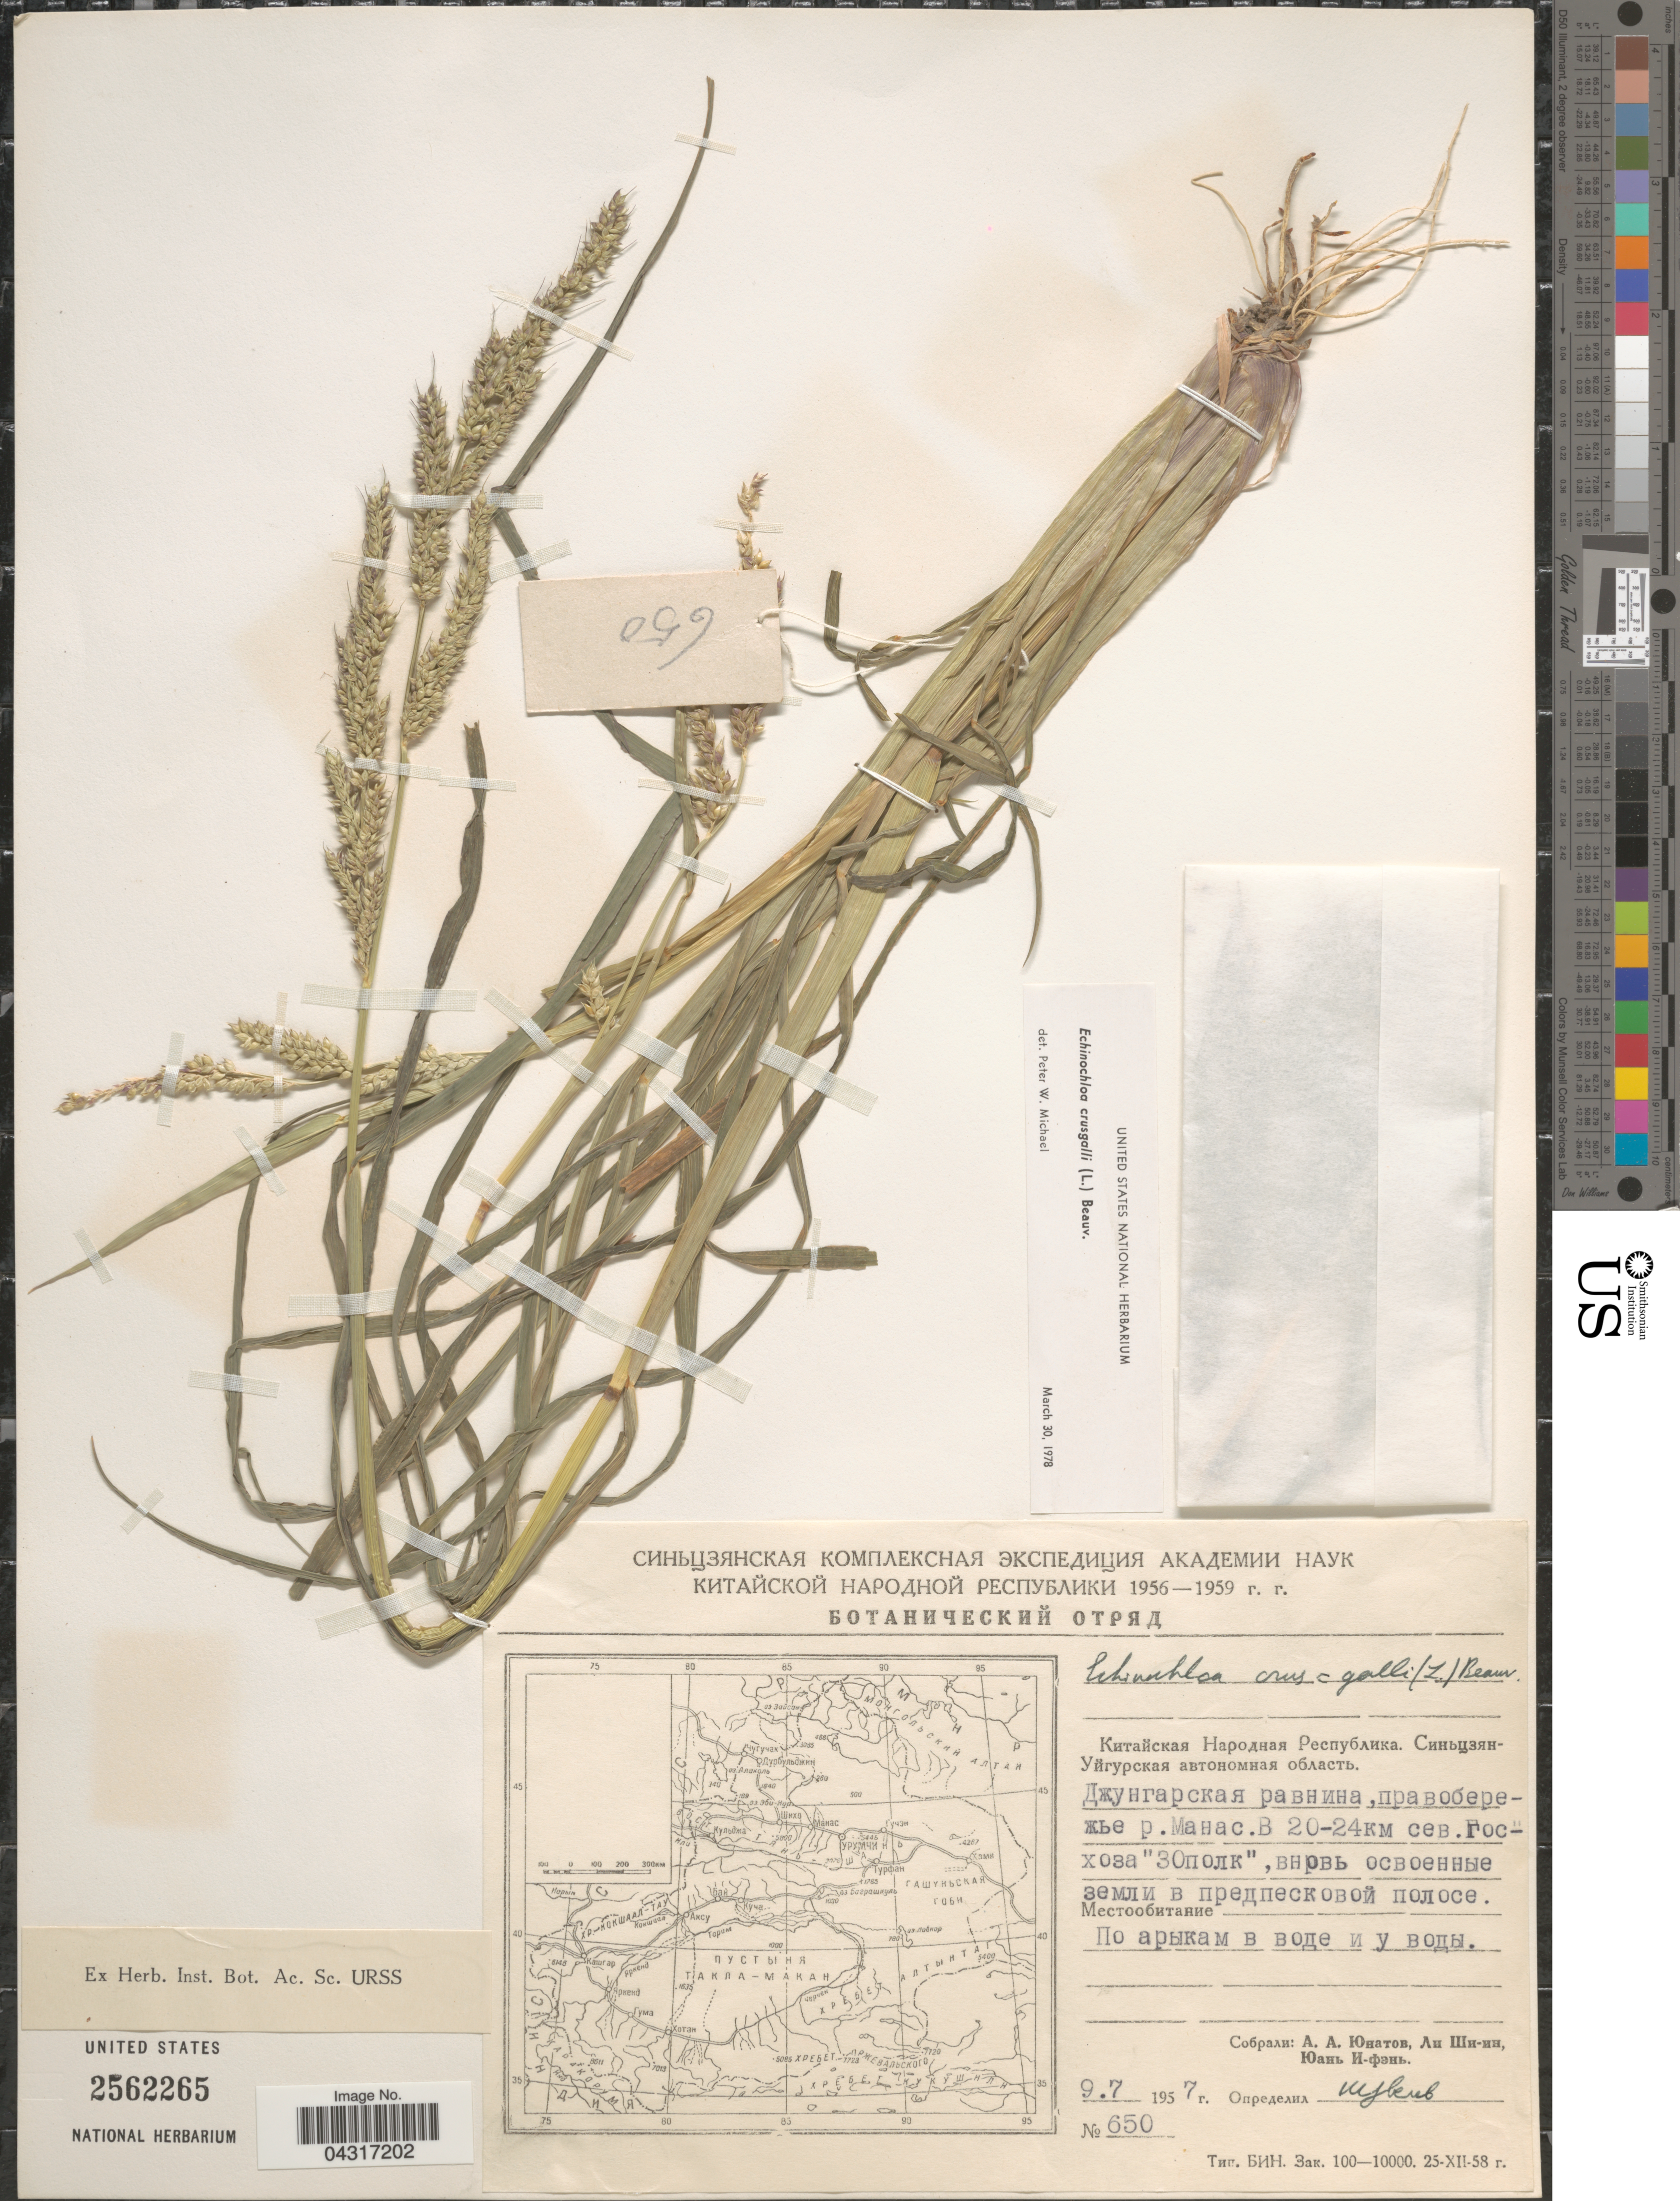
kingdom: Plantae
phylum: Tracheophyta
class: Liliopsida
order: Poales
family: Poaceae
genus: Echinochloa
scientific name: Echinochloa crus-galli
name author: (L.) P. Beauv.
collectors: A. Unatov, Lee Shi-in & Yuan I-fen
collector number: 650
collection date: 1957-07-09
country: China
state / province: Xinjiang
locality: Right shore of river Manas, 20-24 km N of Goskhoz "Zopolk"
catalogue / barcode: US 2562265